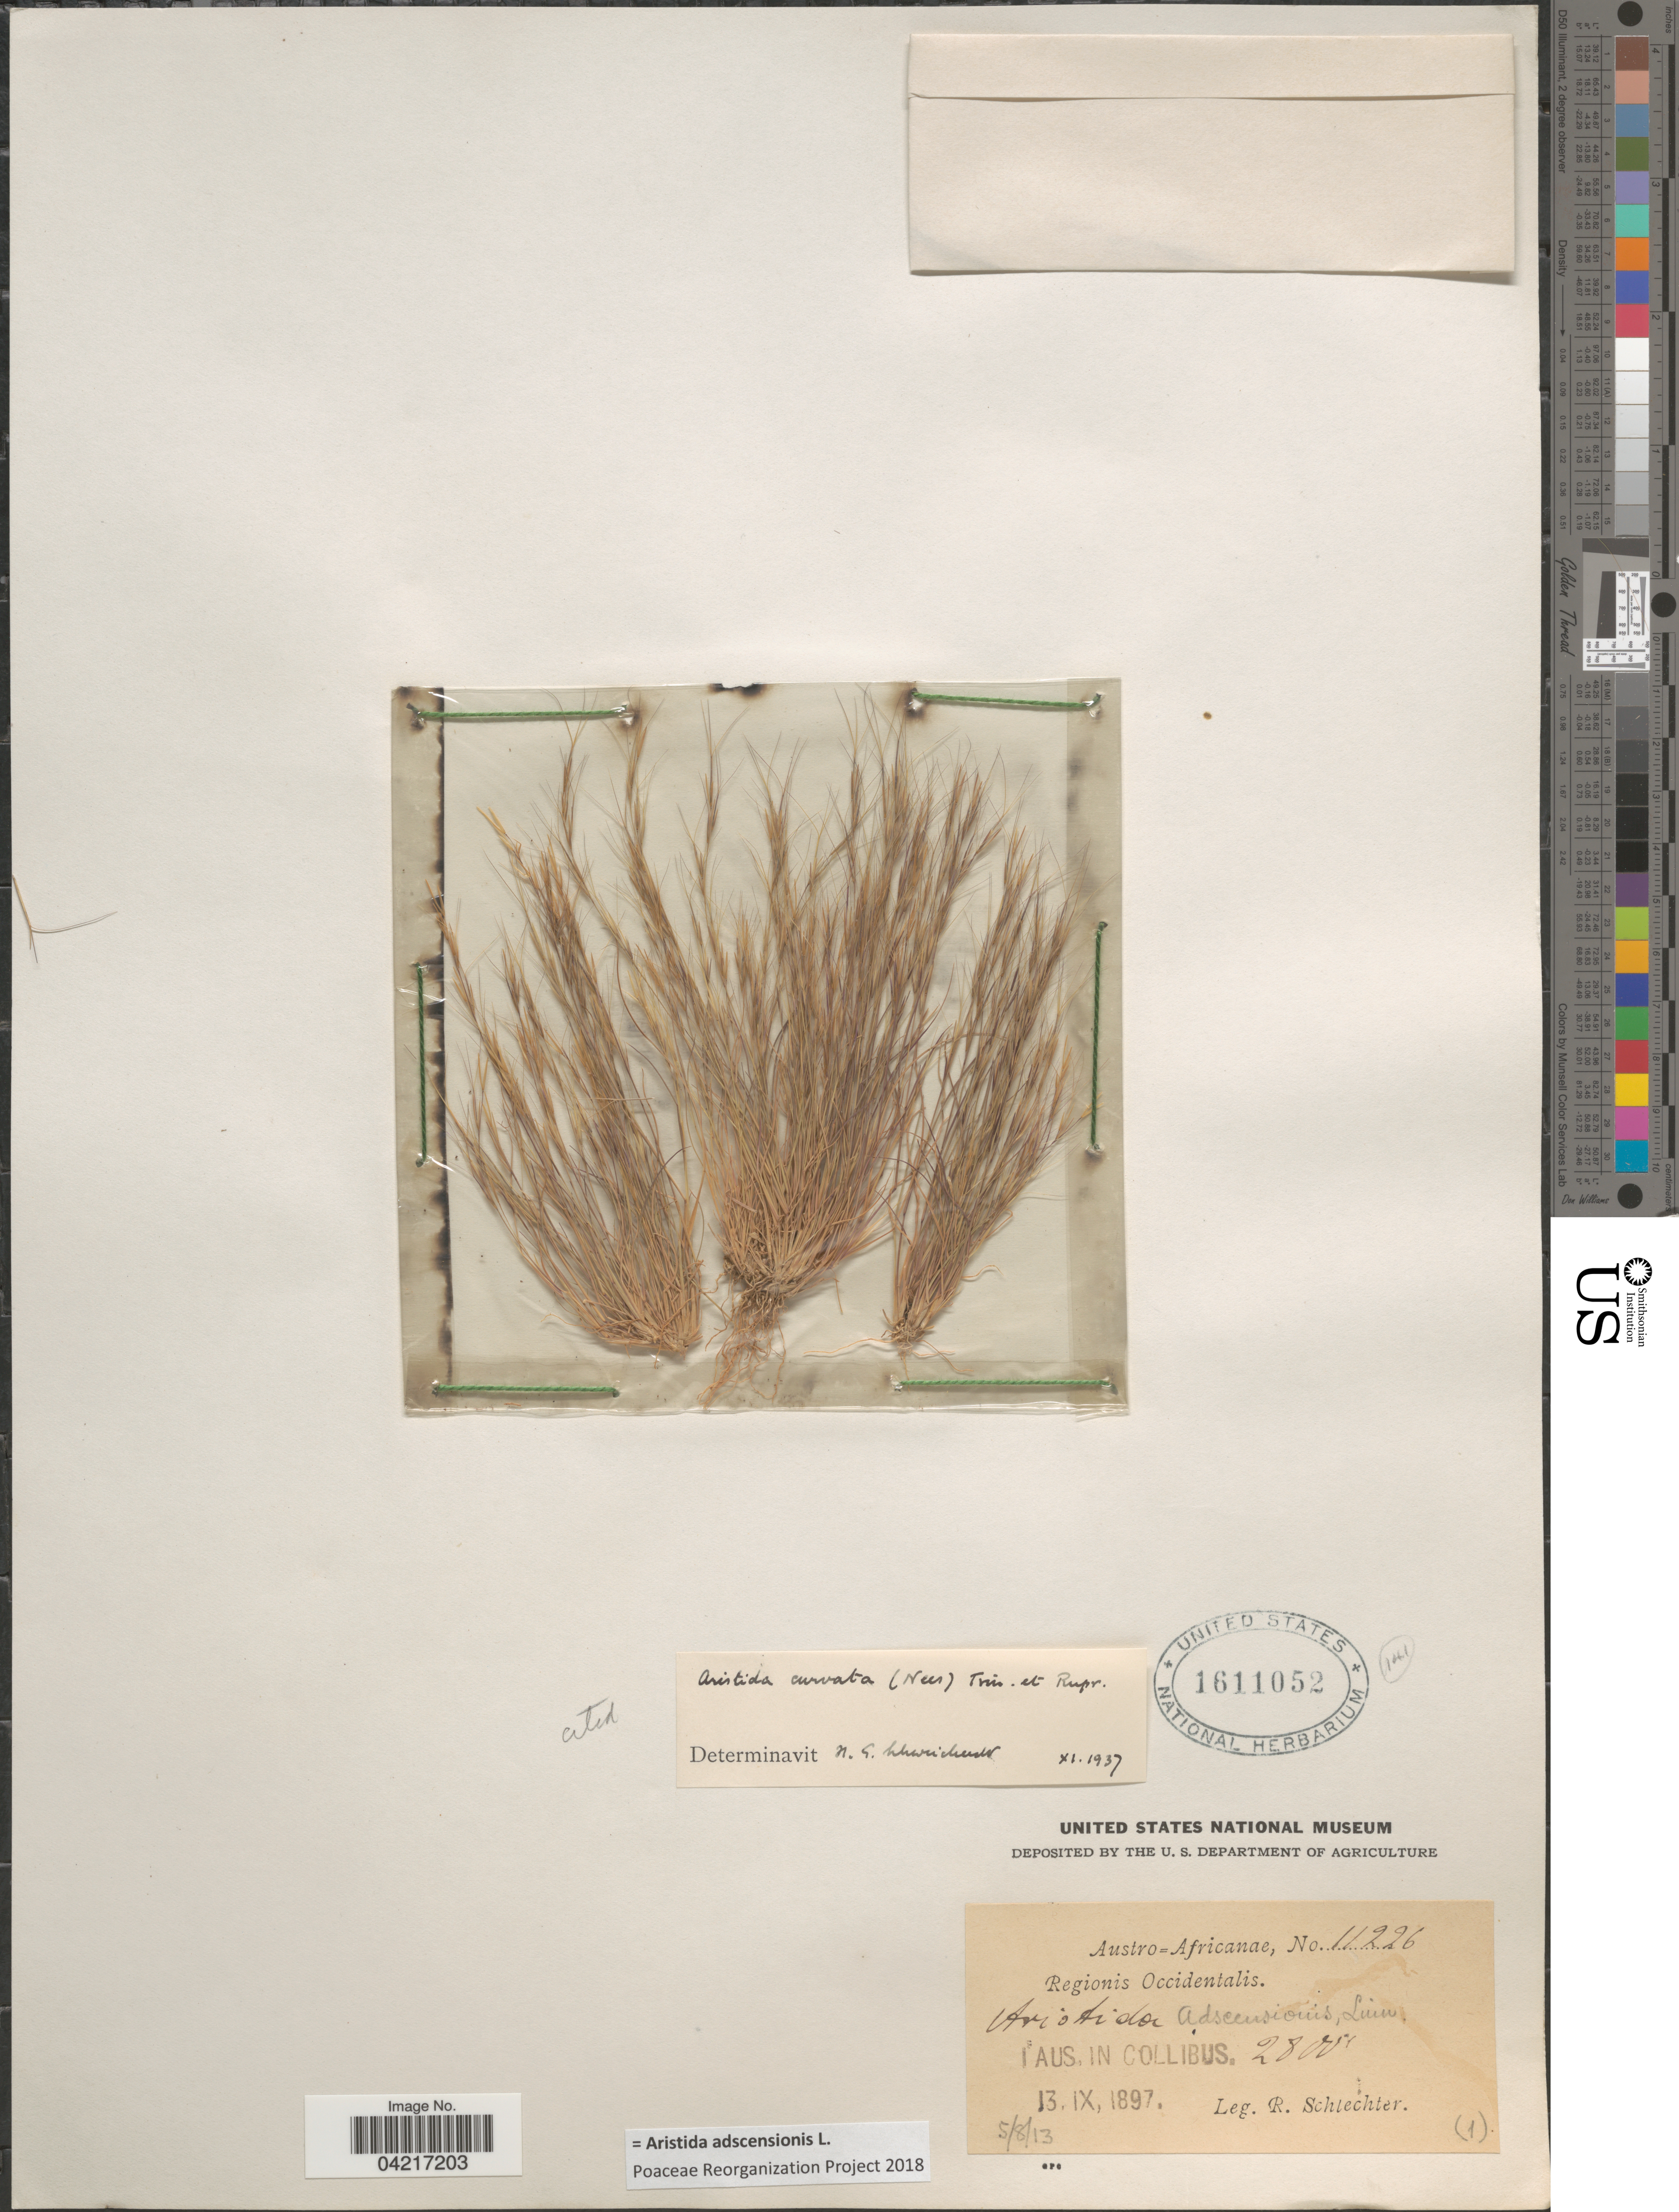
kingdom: Plantae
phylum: Tracheophyta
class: Liliopsida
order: Poales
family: Poaceae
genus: Aristida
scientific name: Aristida adscensionis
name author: L.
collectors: F. R. R. Schlechter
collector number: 11226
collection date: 1897-09-13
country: South Africa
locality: Austro=Africanae. Regionis Occidentalis. I Aus. in collibus.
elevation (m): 853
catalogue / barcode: US 1611052